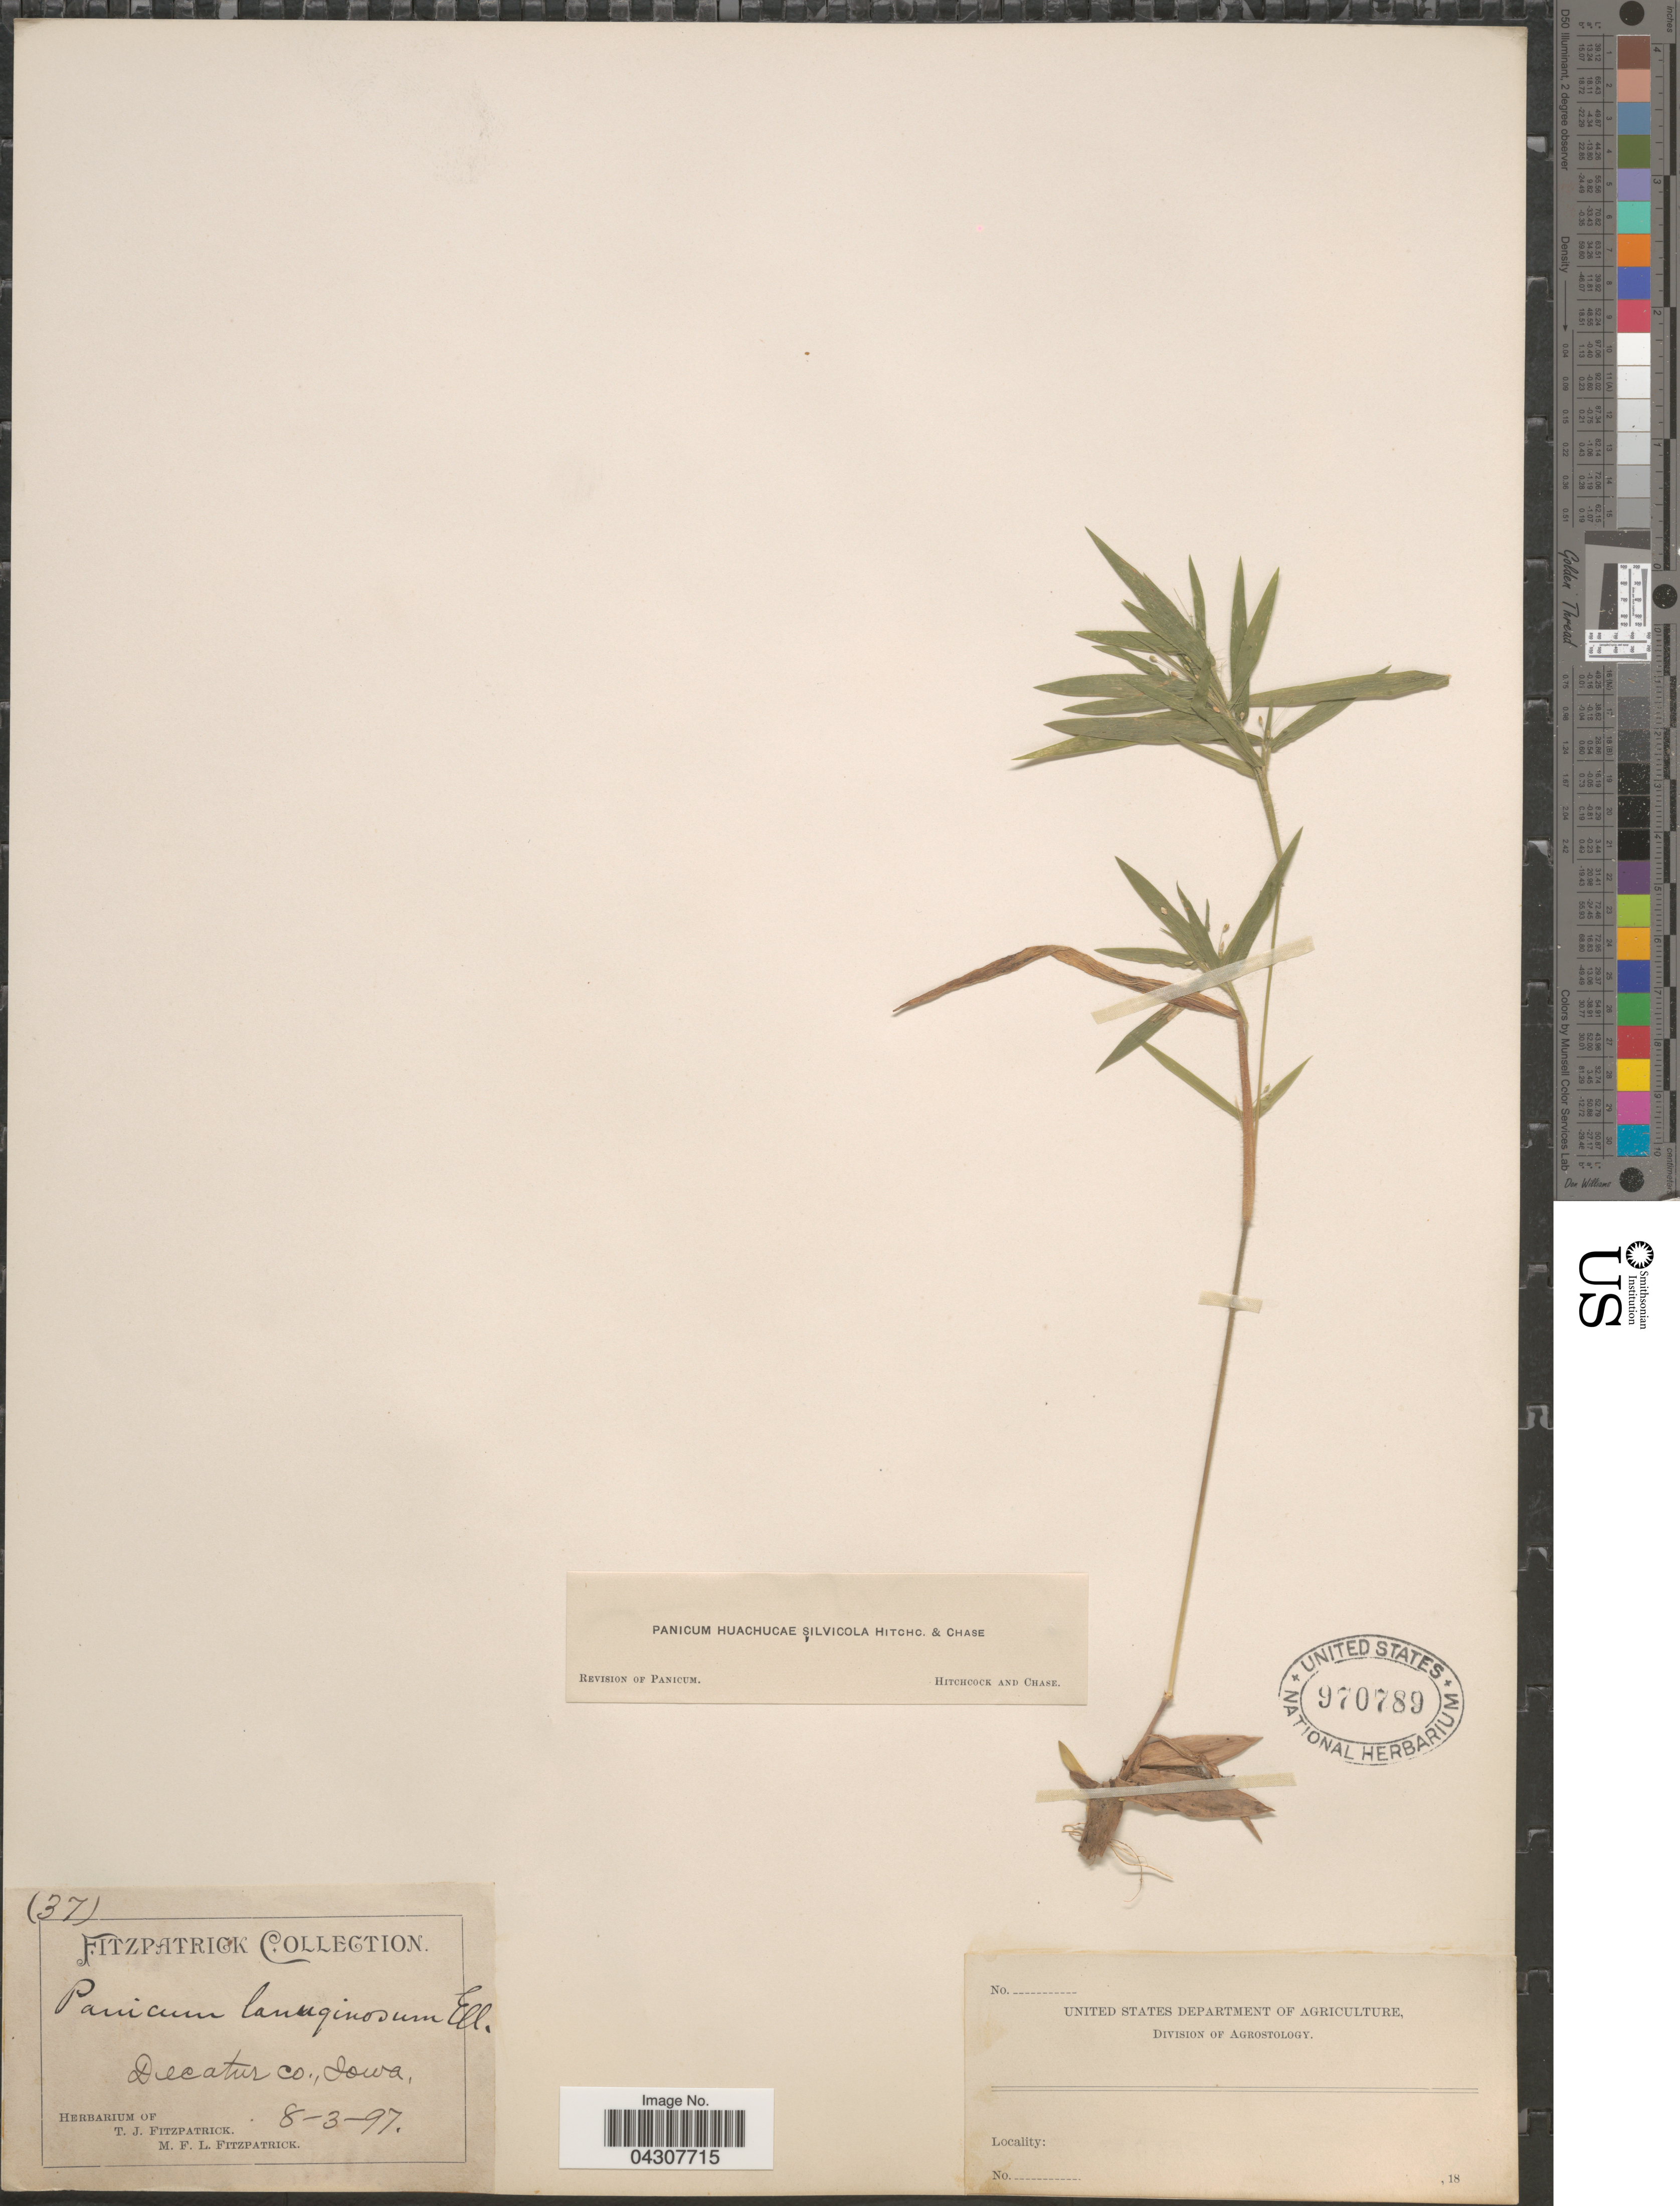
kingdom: Plantae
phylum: Tracheophyta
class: Liliopsida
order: Poales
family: Poaceae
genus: Dichanthelium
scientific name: Dichanthelium acuminatum var. acuminatum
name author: (Sw.) Gould & C.A. Clark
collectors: ex herb. T. J. Fitzpatrick M. F. L. Fitzpatrick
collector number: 37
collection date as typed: Transcribed d/m/y: 3/8/97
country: United States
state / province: Iowa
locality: Decatur Co.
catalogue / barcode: US 970789